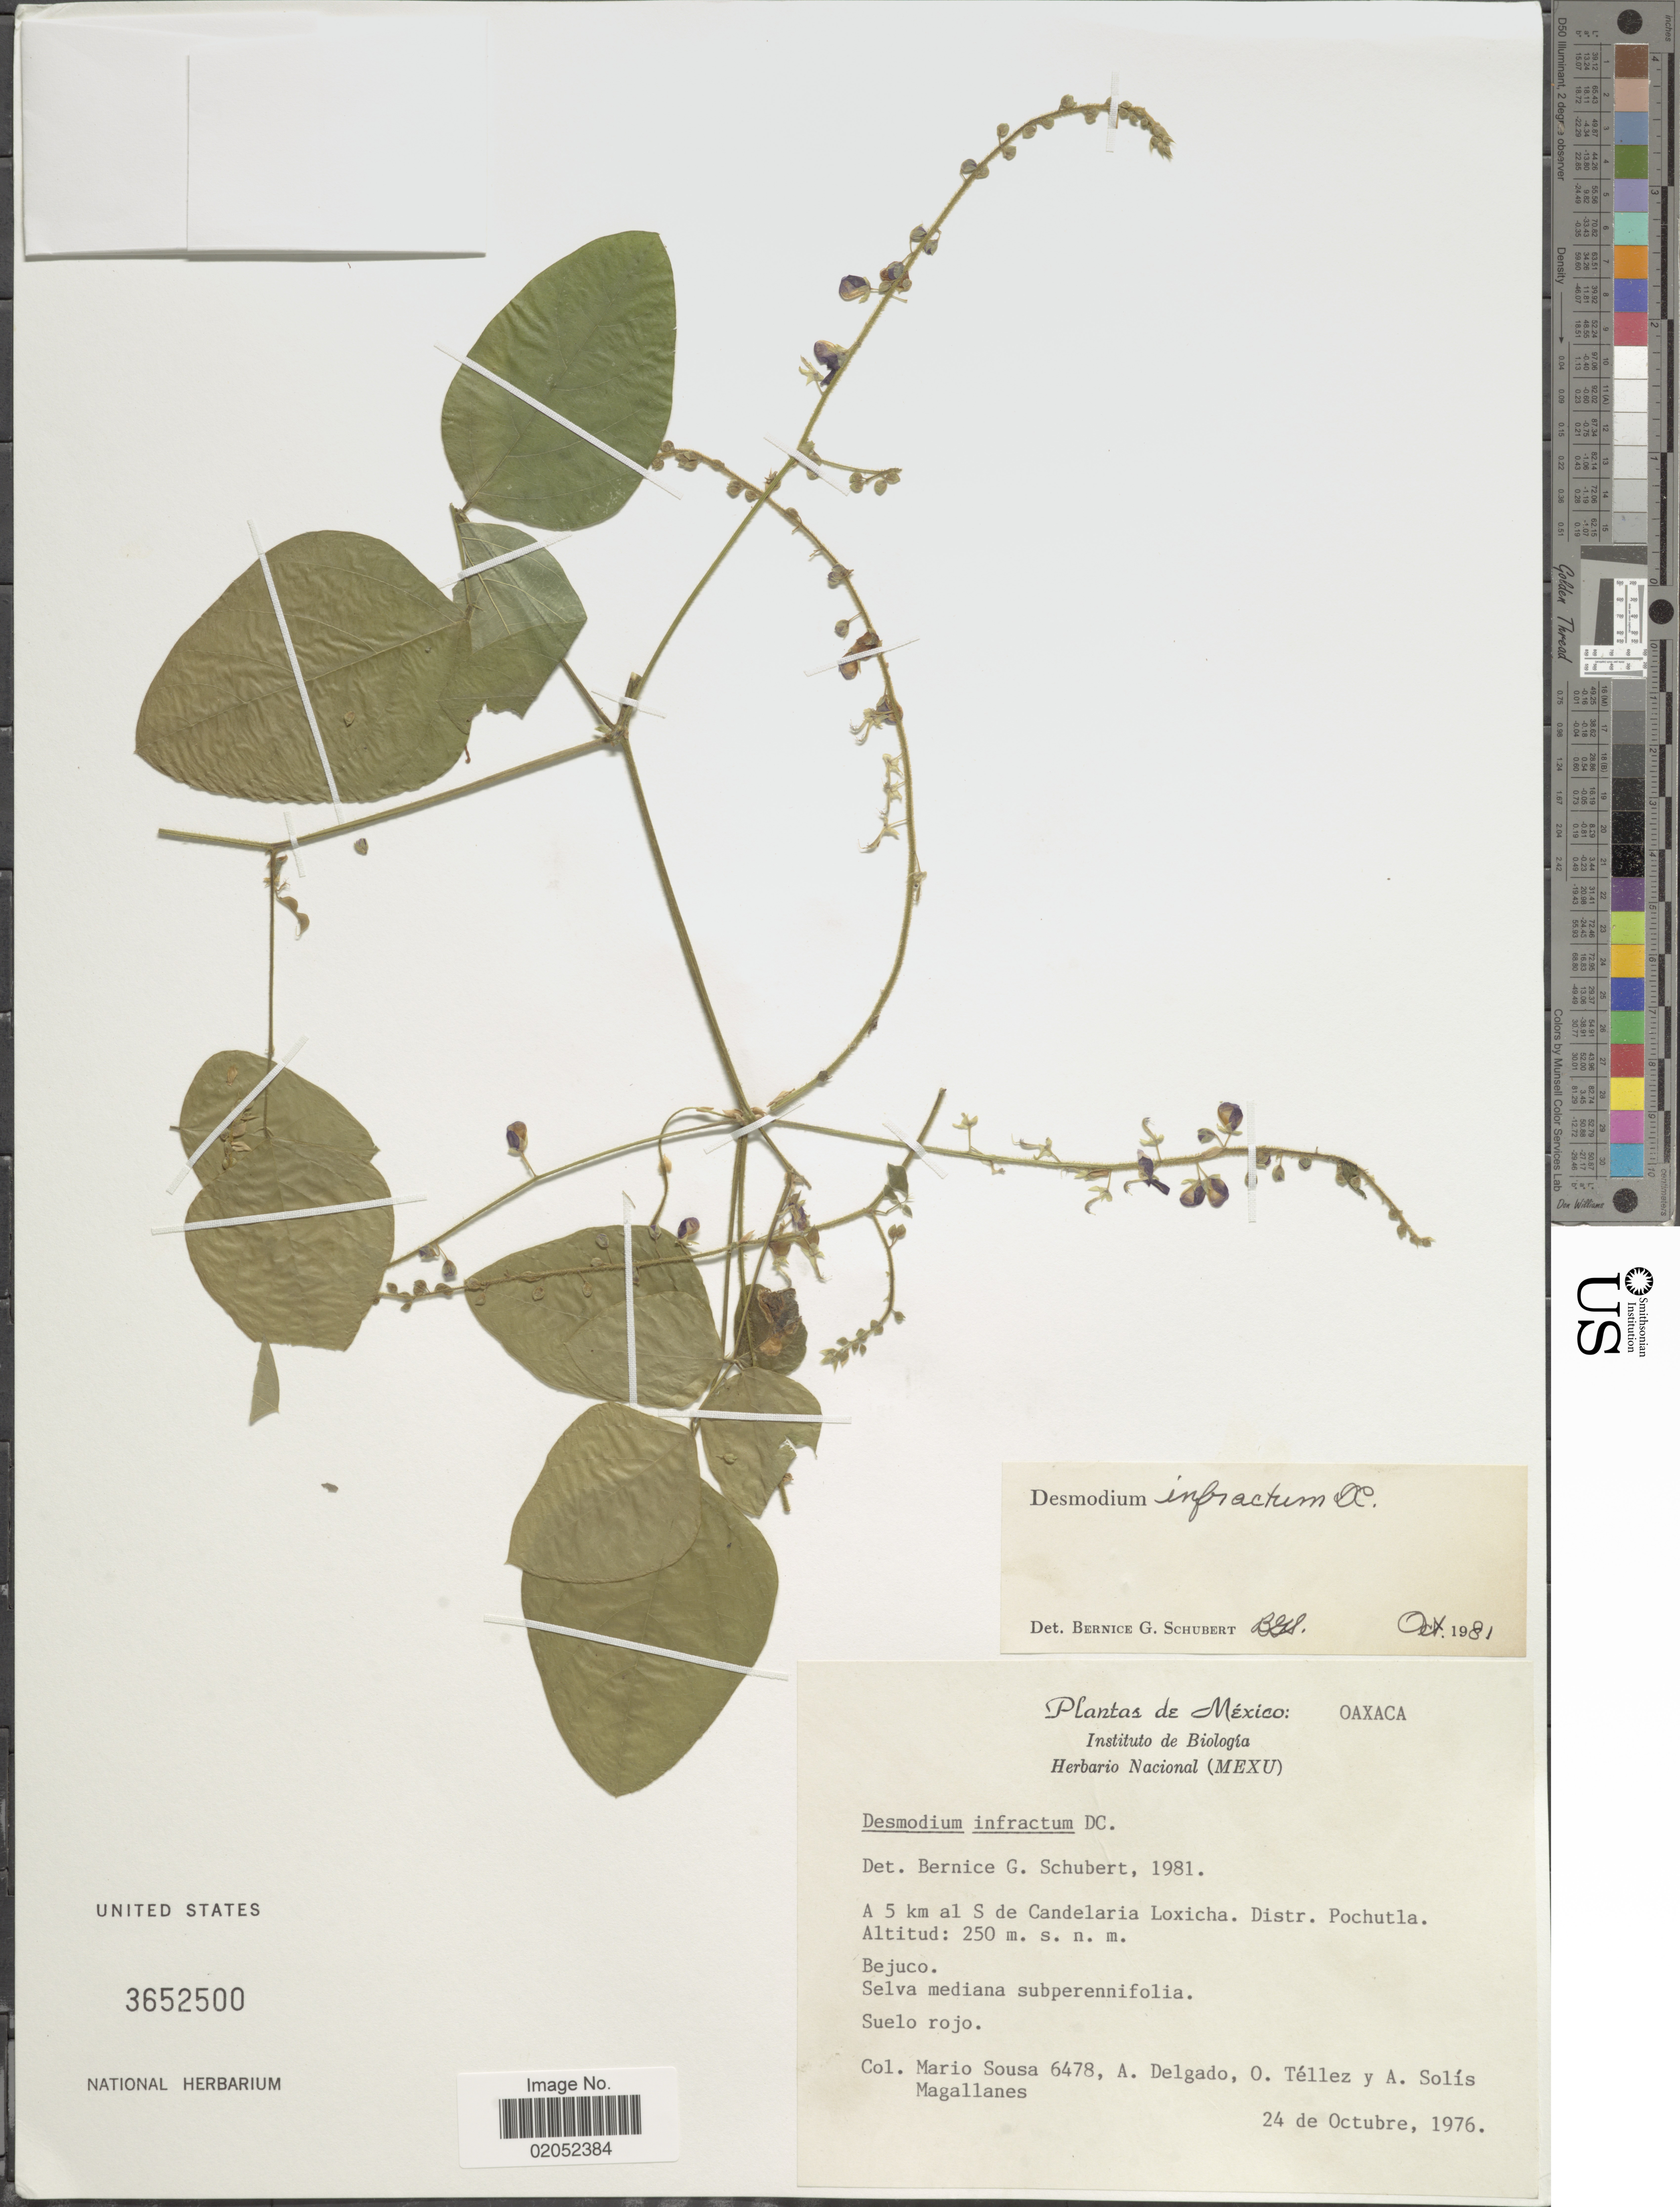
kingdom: Plantae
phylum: Tracheophyta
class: Magnoliopsida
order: Fabales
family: Fabaceae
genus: Desmodium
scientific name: Desmodium infractum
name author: DC.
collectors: M. Sousa S., A. A. Delgado, O. Tellez & A. Magallanes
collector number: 6478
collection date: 1976-10-24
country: Mexico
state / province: Oaxaca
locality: Oaxaca, A 5 km al S de Canderlaria Loxicha. Distr. Pochutla.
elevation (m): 250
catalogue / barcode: US 3652500